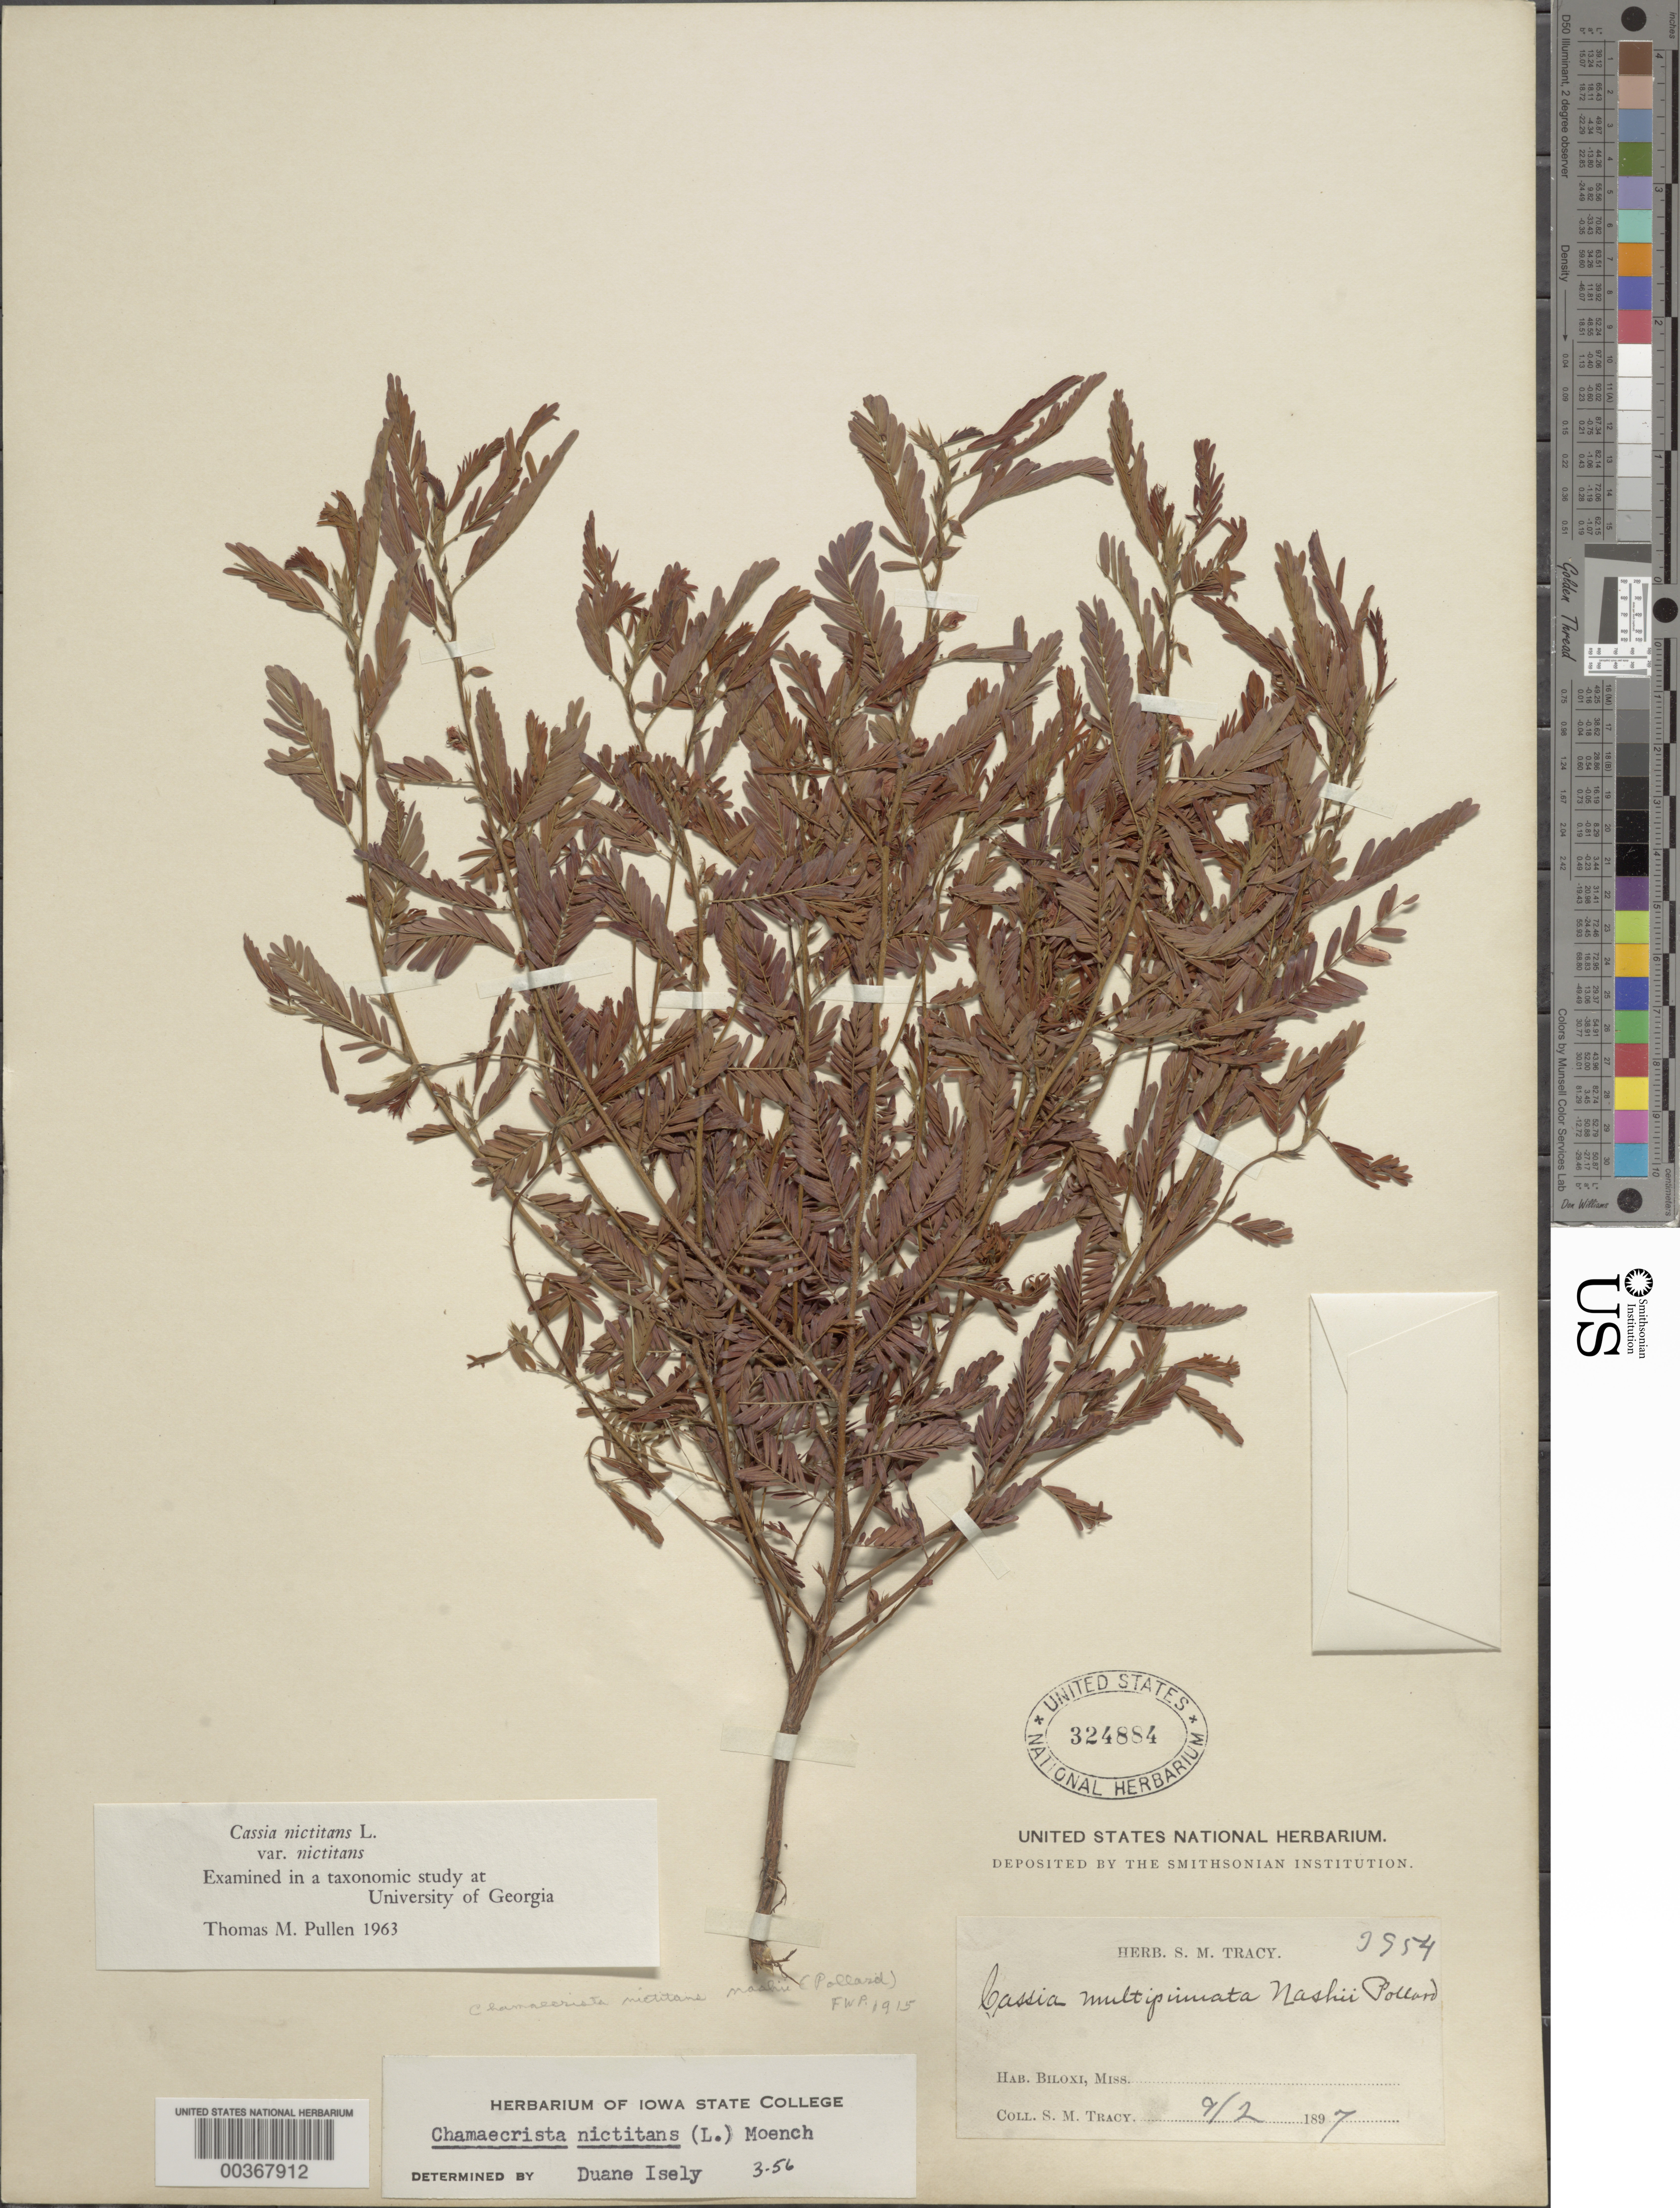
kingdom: Plantae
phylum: Tracheophyta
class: Magnoliopsida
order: Fabales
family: Fabaceae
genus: Chamaecrista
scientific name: Chamaecrista nictitans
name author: (L.) Moench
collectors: S. M. Tracy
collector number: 3954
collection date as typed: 02 Sep 1897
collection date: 1897-09-02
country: United States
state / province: Mississippi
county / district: Harrison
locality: Biloxi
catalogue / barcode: US 324884